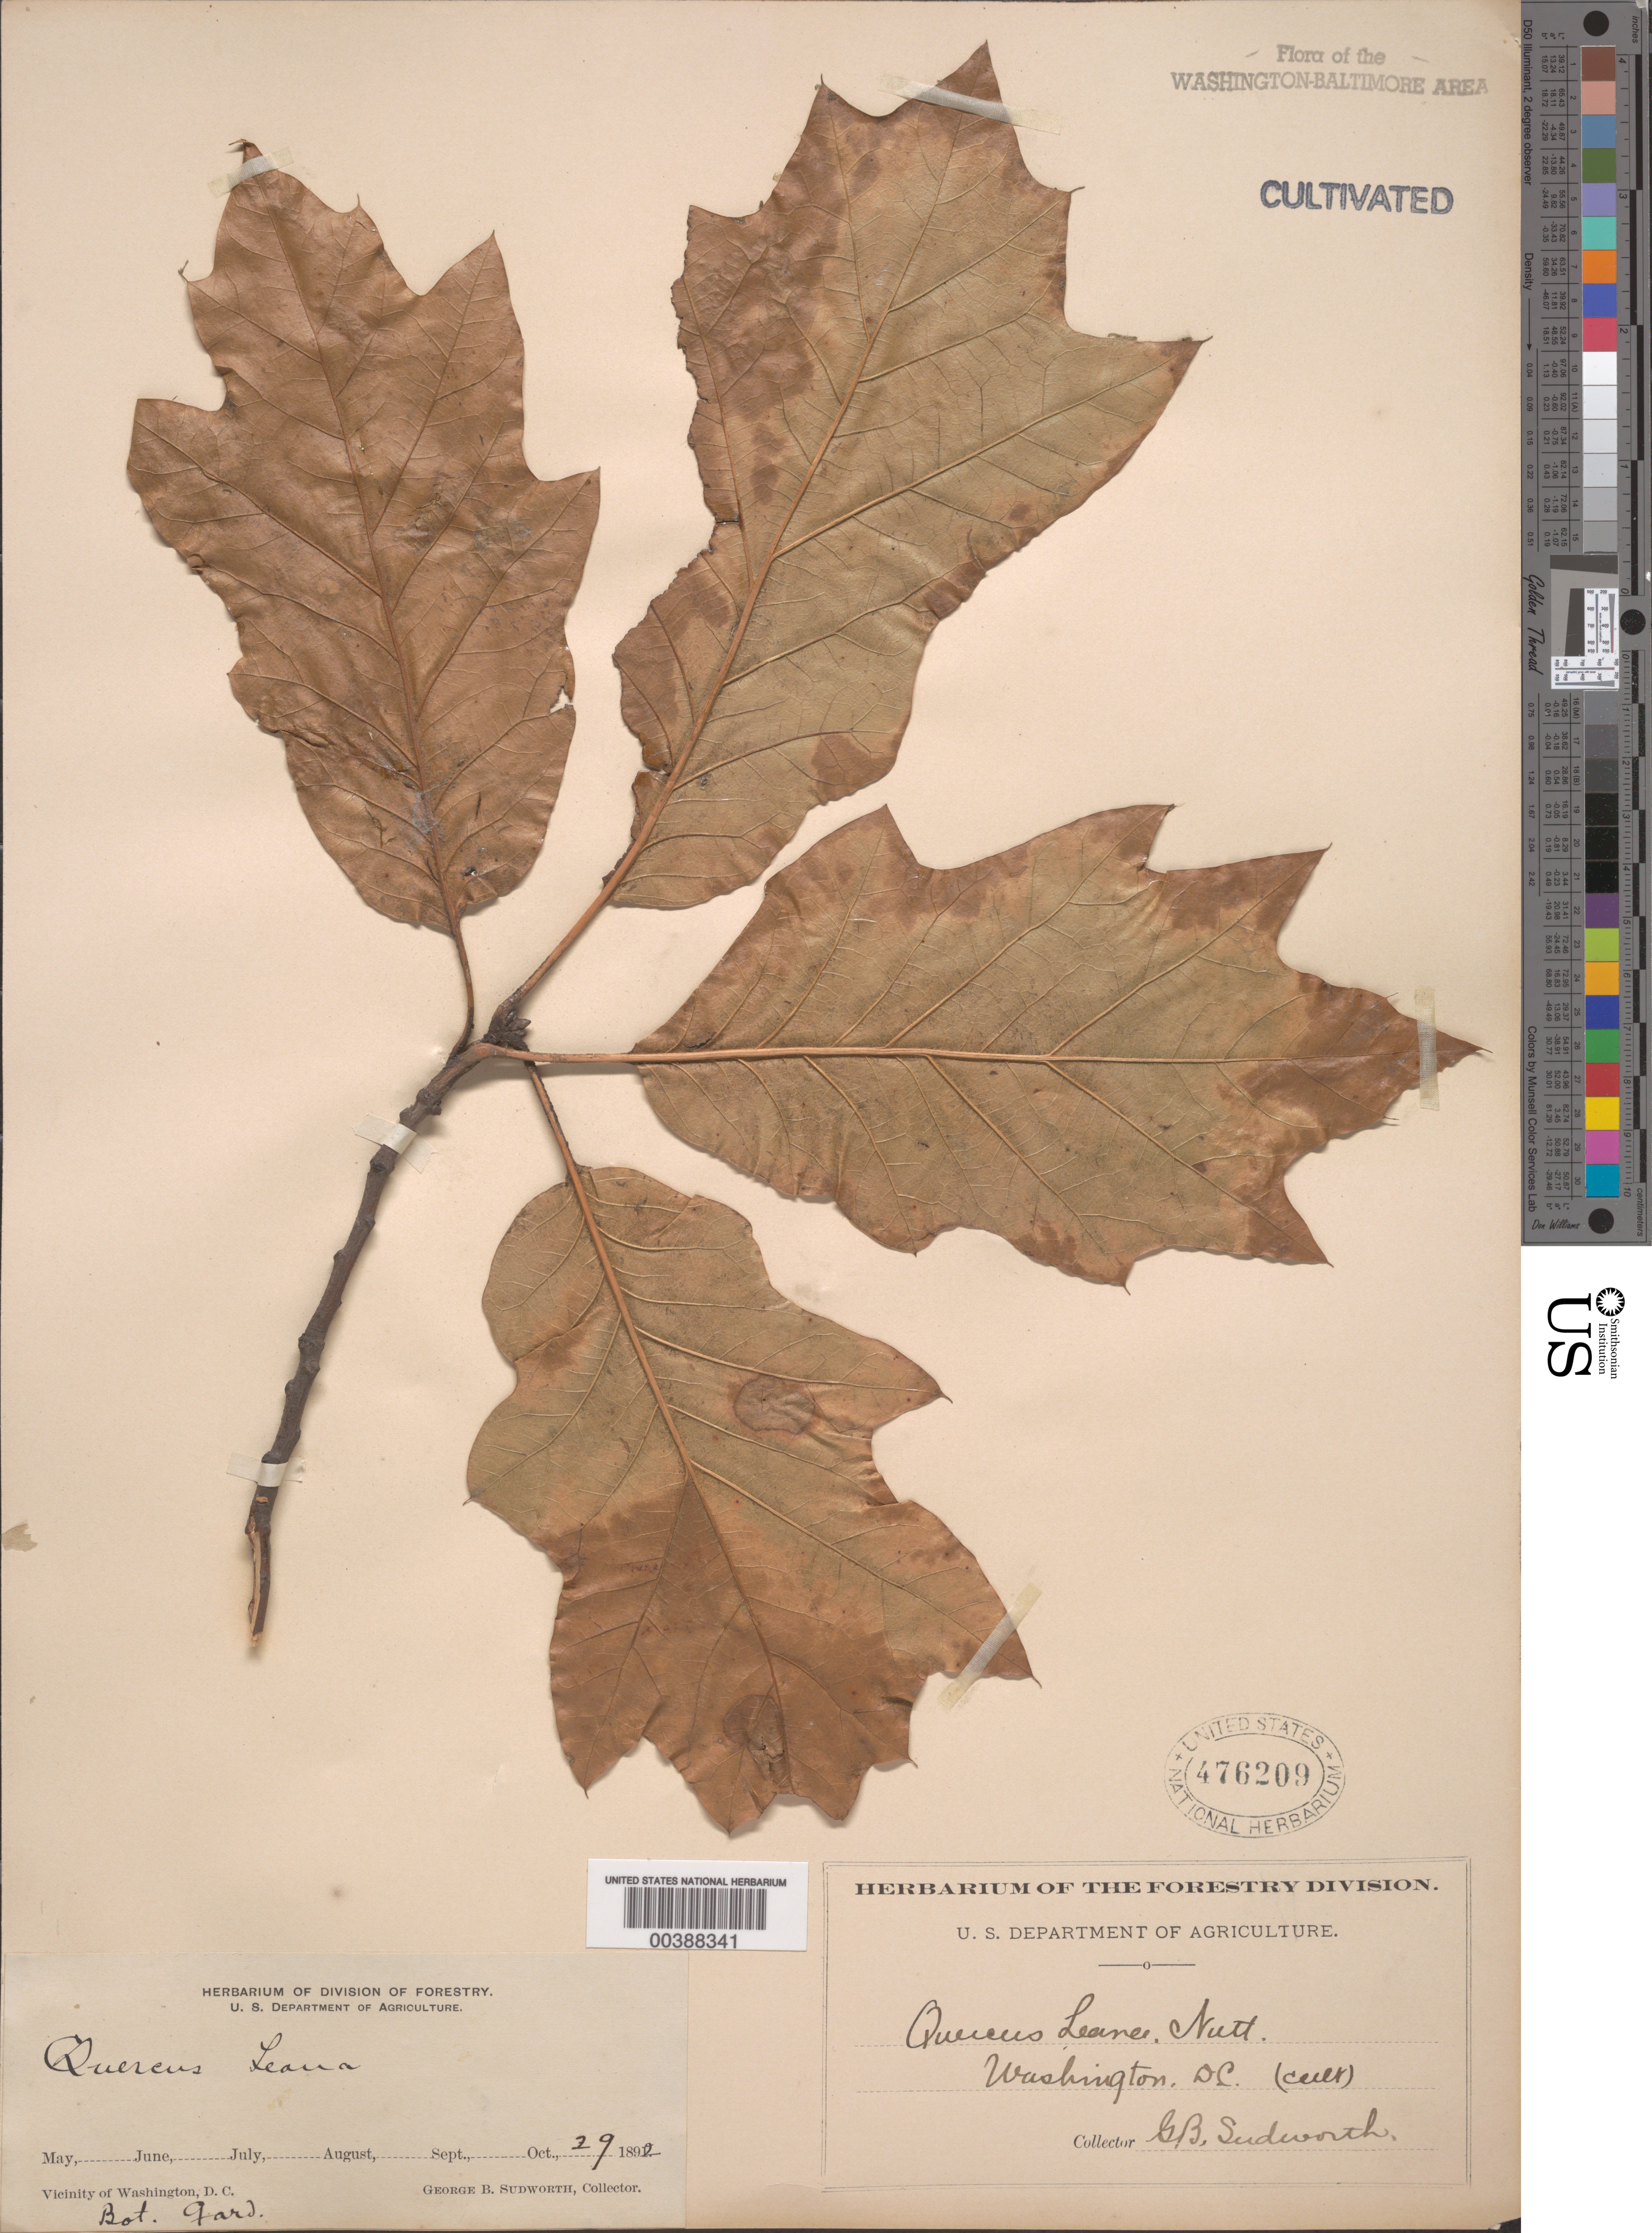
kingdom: Plantae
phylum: Tracheophyta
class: Magnoliopsida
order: Fagales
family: Fagaceae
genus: Quercus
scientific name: Quercus x leana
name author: Nutt.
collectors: G. B. Sudworth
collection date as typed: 29 Oct 1892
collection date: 1892-10-29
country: United States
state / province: District of Columbia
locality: Botanical Gardens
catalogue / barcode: US 476209